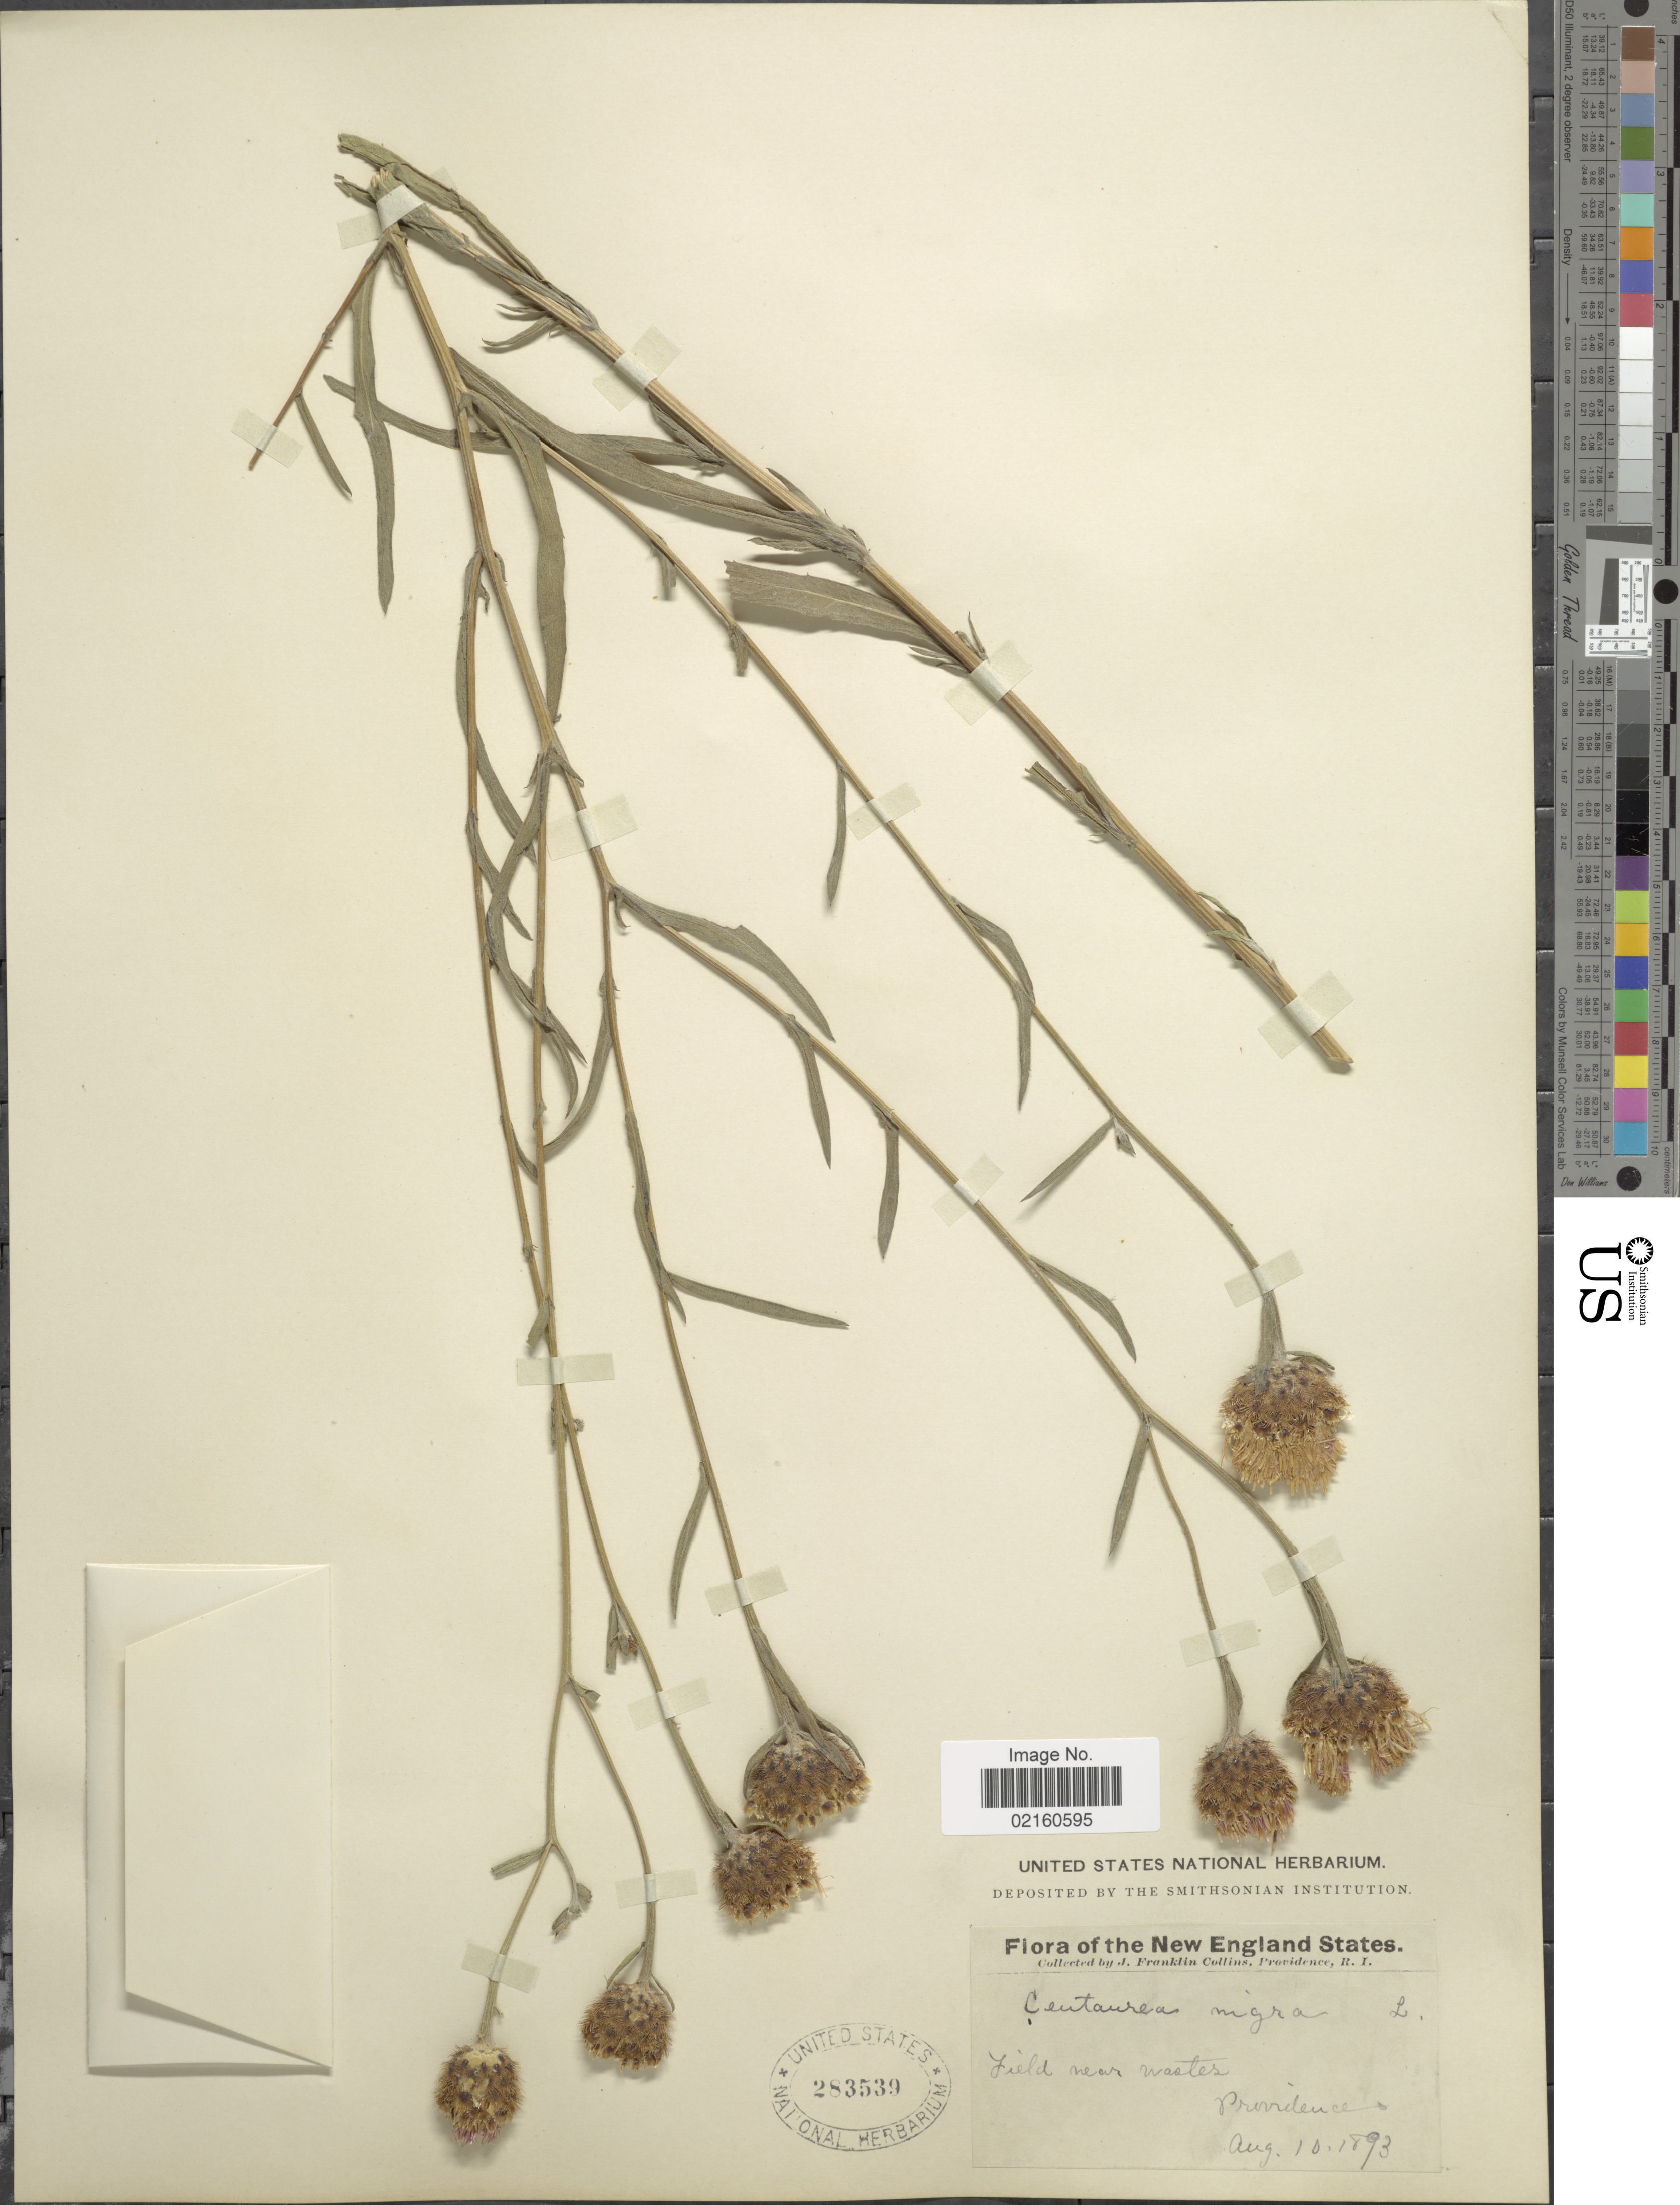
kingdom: Plantae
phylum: Tracheophyta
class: Magnoliopsida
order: Asterales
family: Asteraceae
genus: Centaurea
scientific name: Centaurea nigra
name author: L.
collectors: J. Collins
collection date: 1893-08-10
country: United States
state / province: Rhode Island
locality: New England States, Providence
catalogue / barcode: US 283539